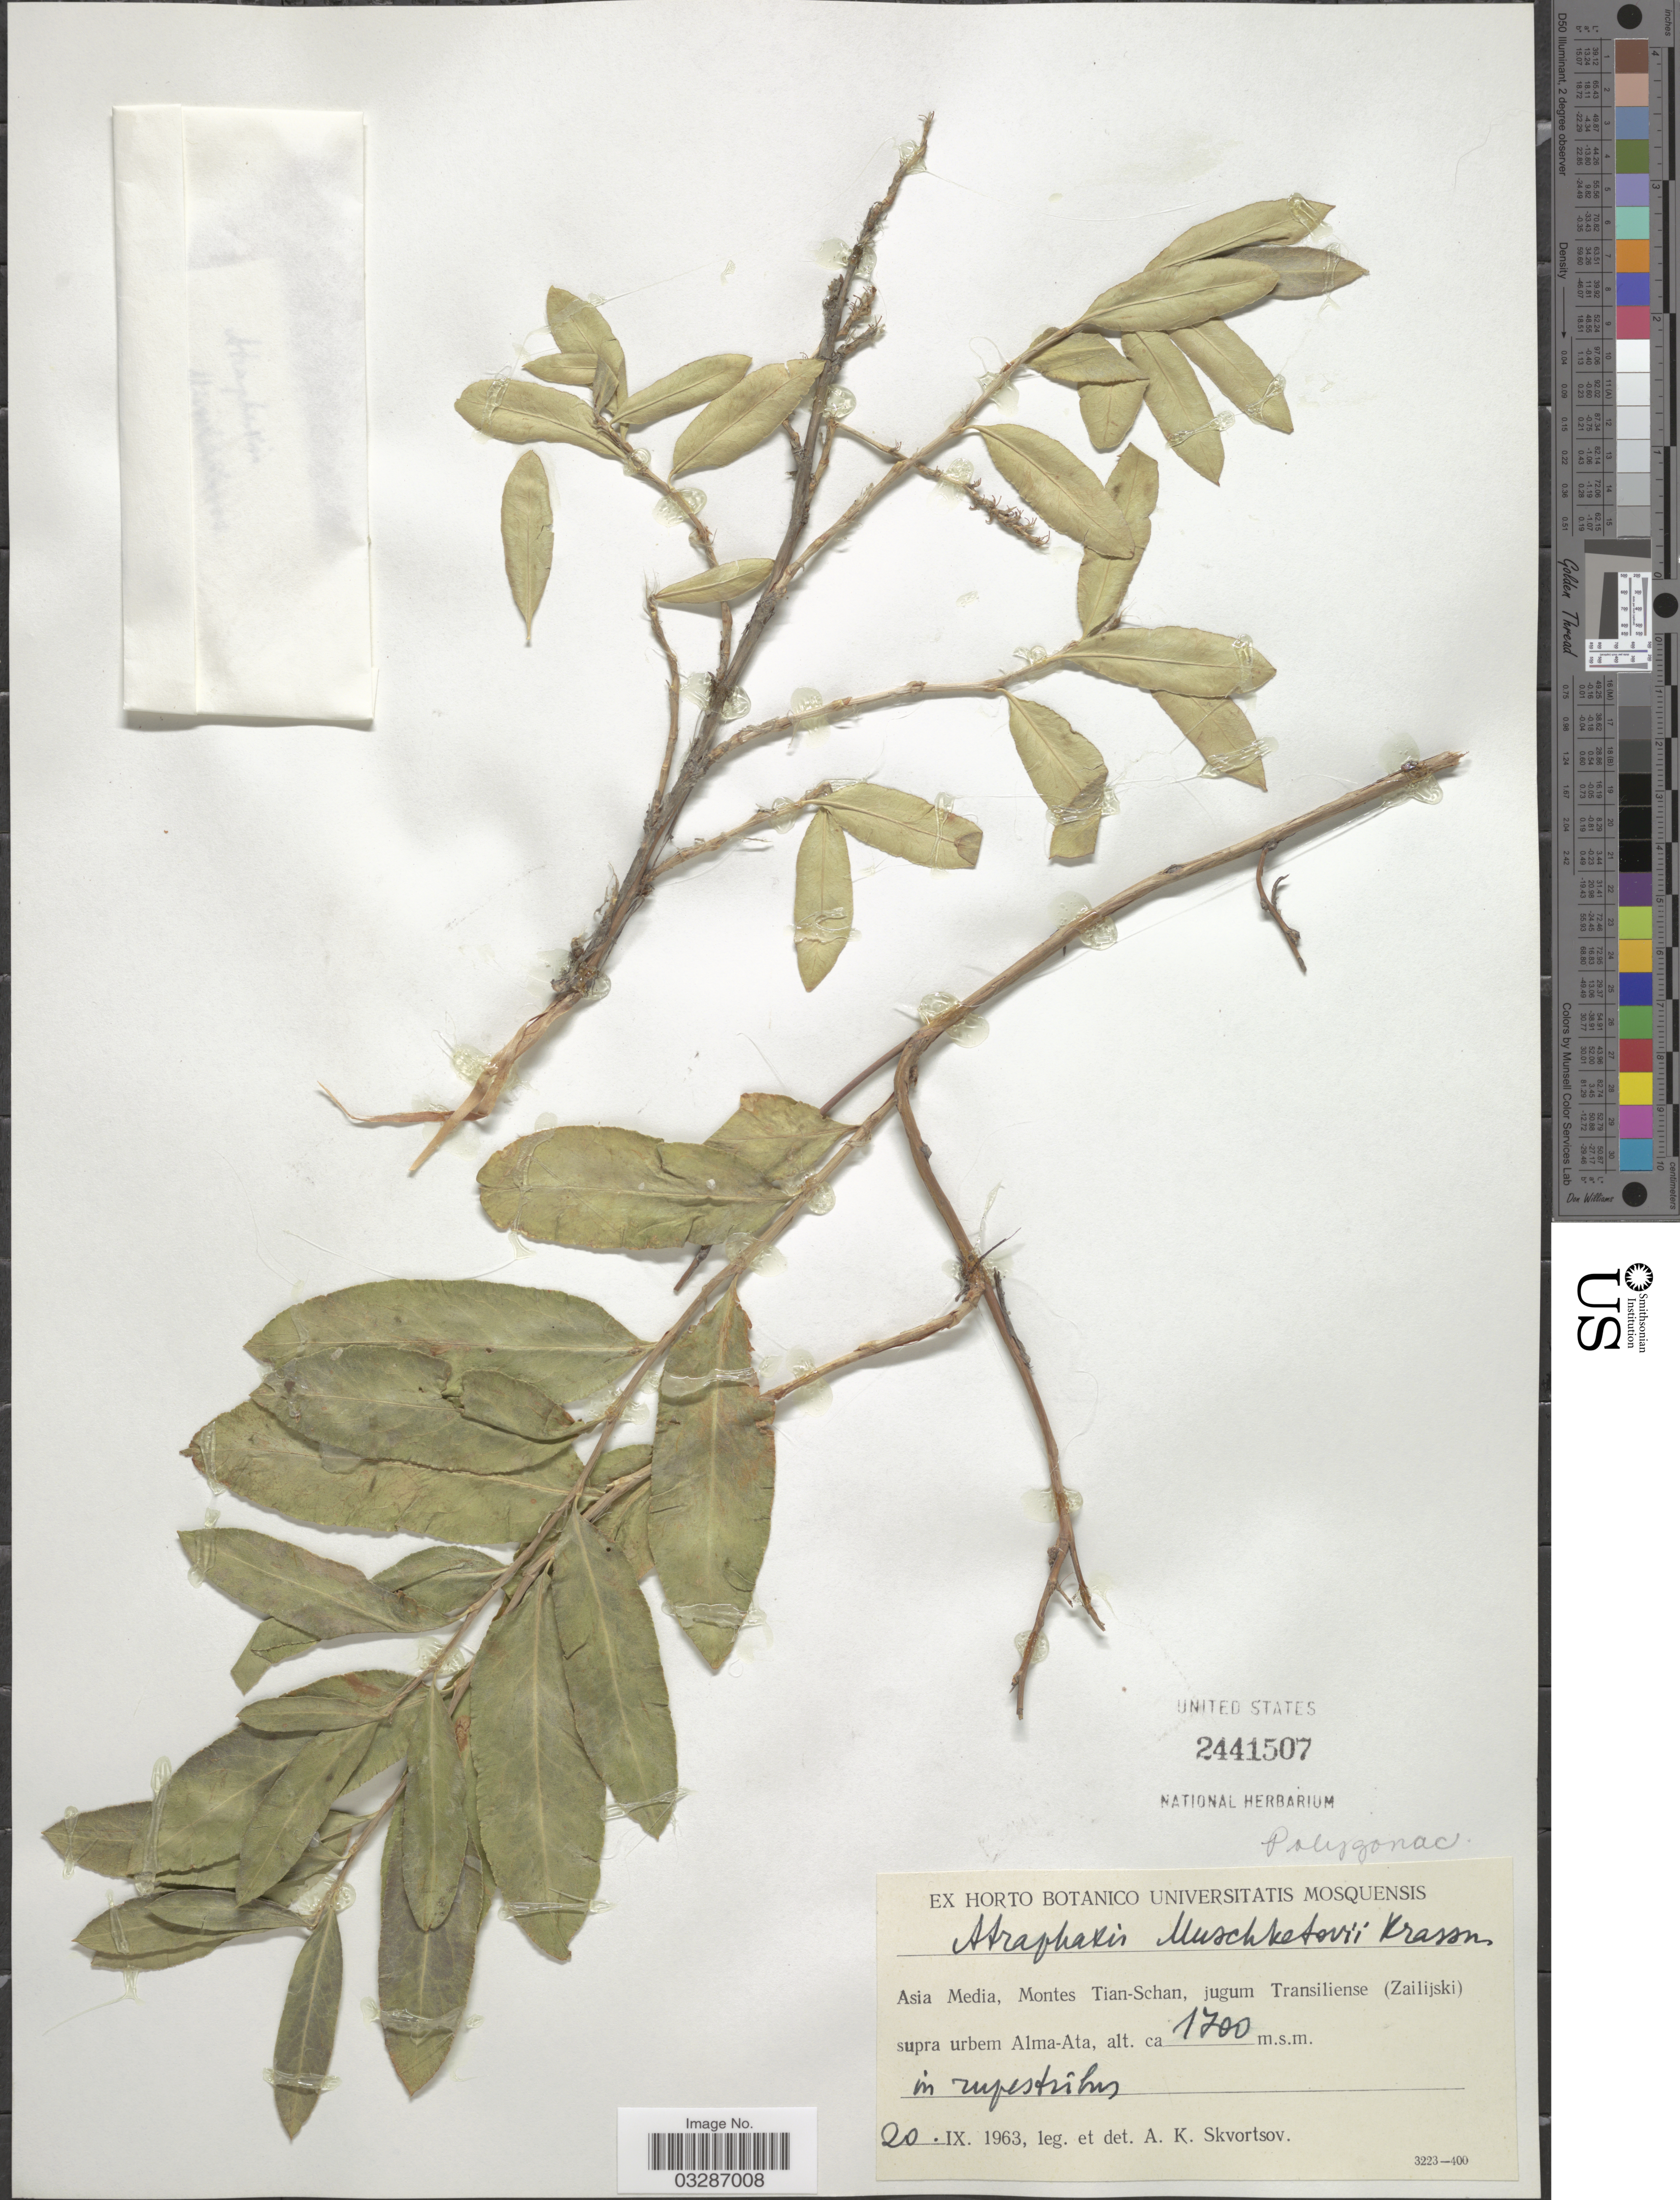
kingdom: Plantae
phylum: Tracheophyta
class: Magnoliopsida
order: Caryophyllales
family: Polygonaceae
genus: Atraphaxis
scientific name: Atraphaxis muschketowii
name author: Krasn.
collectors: A. K. Skvortsov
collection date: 1963-09-20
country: Kazakhstan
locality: Asia Media, Montes Tian-Schan, jugum Transiliense (Zailijski) supra urbem Alma-Ata.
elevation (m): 1700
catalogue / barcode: US 2441507